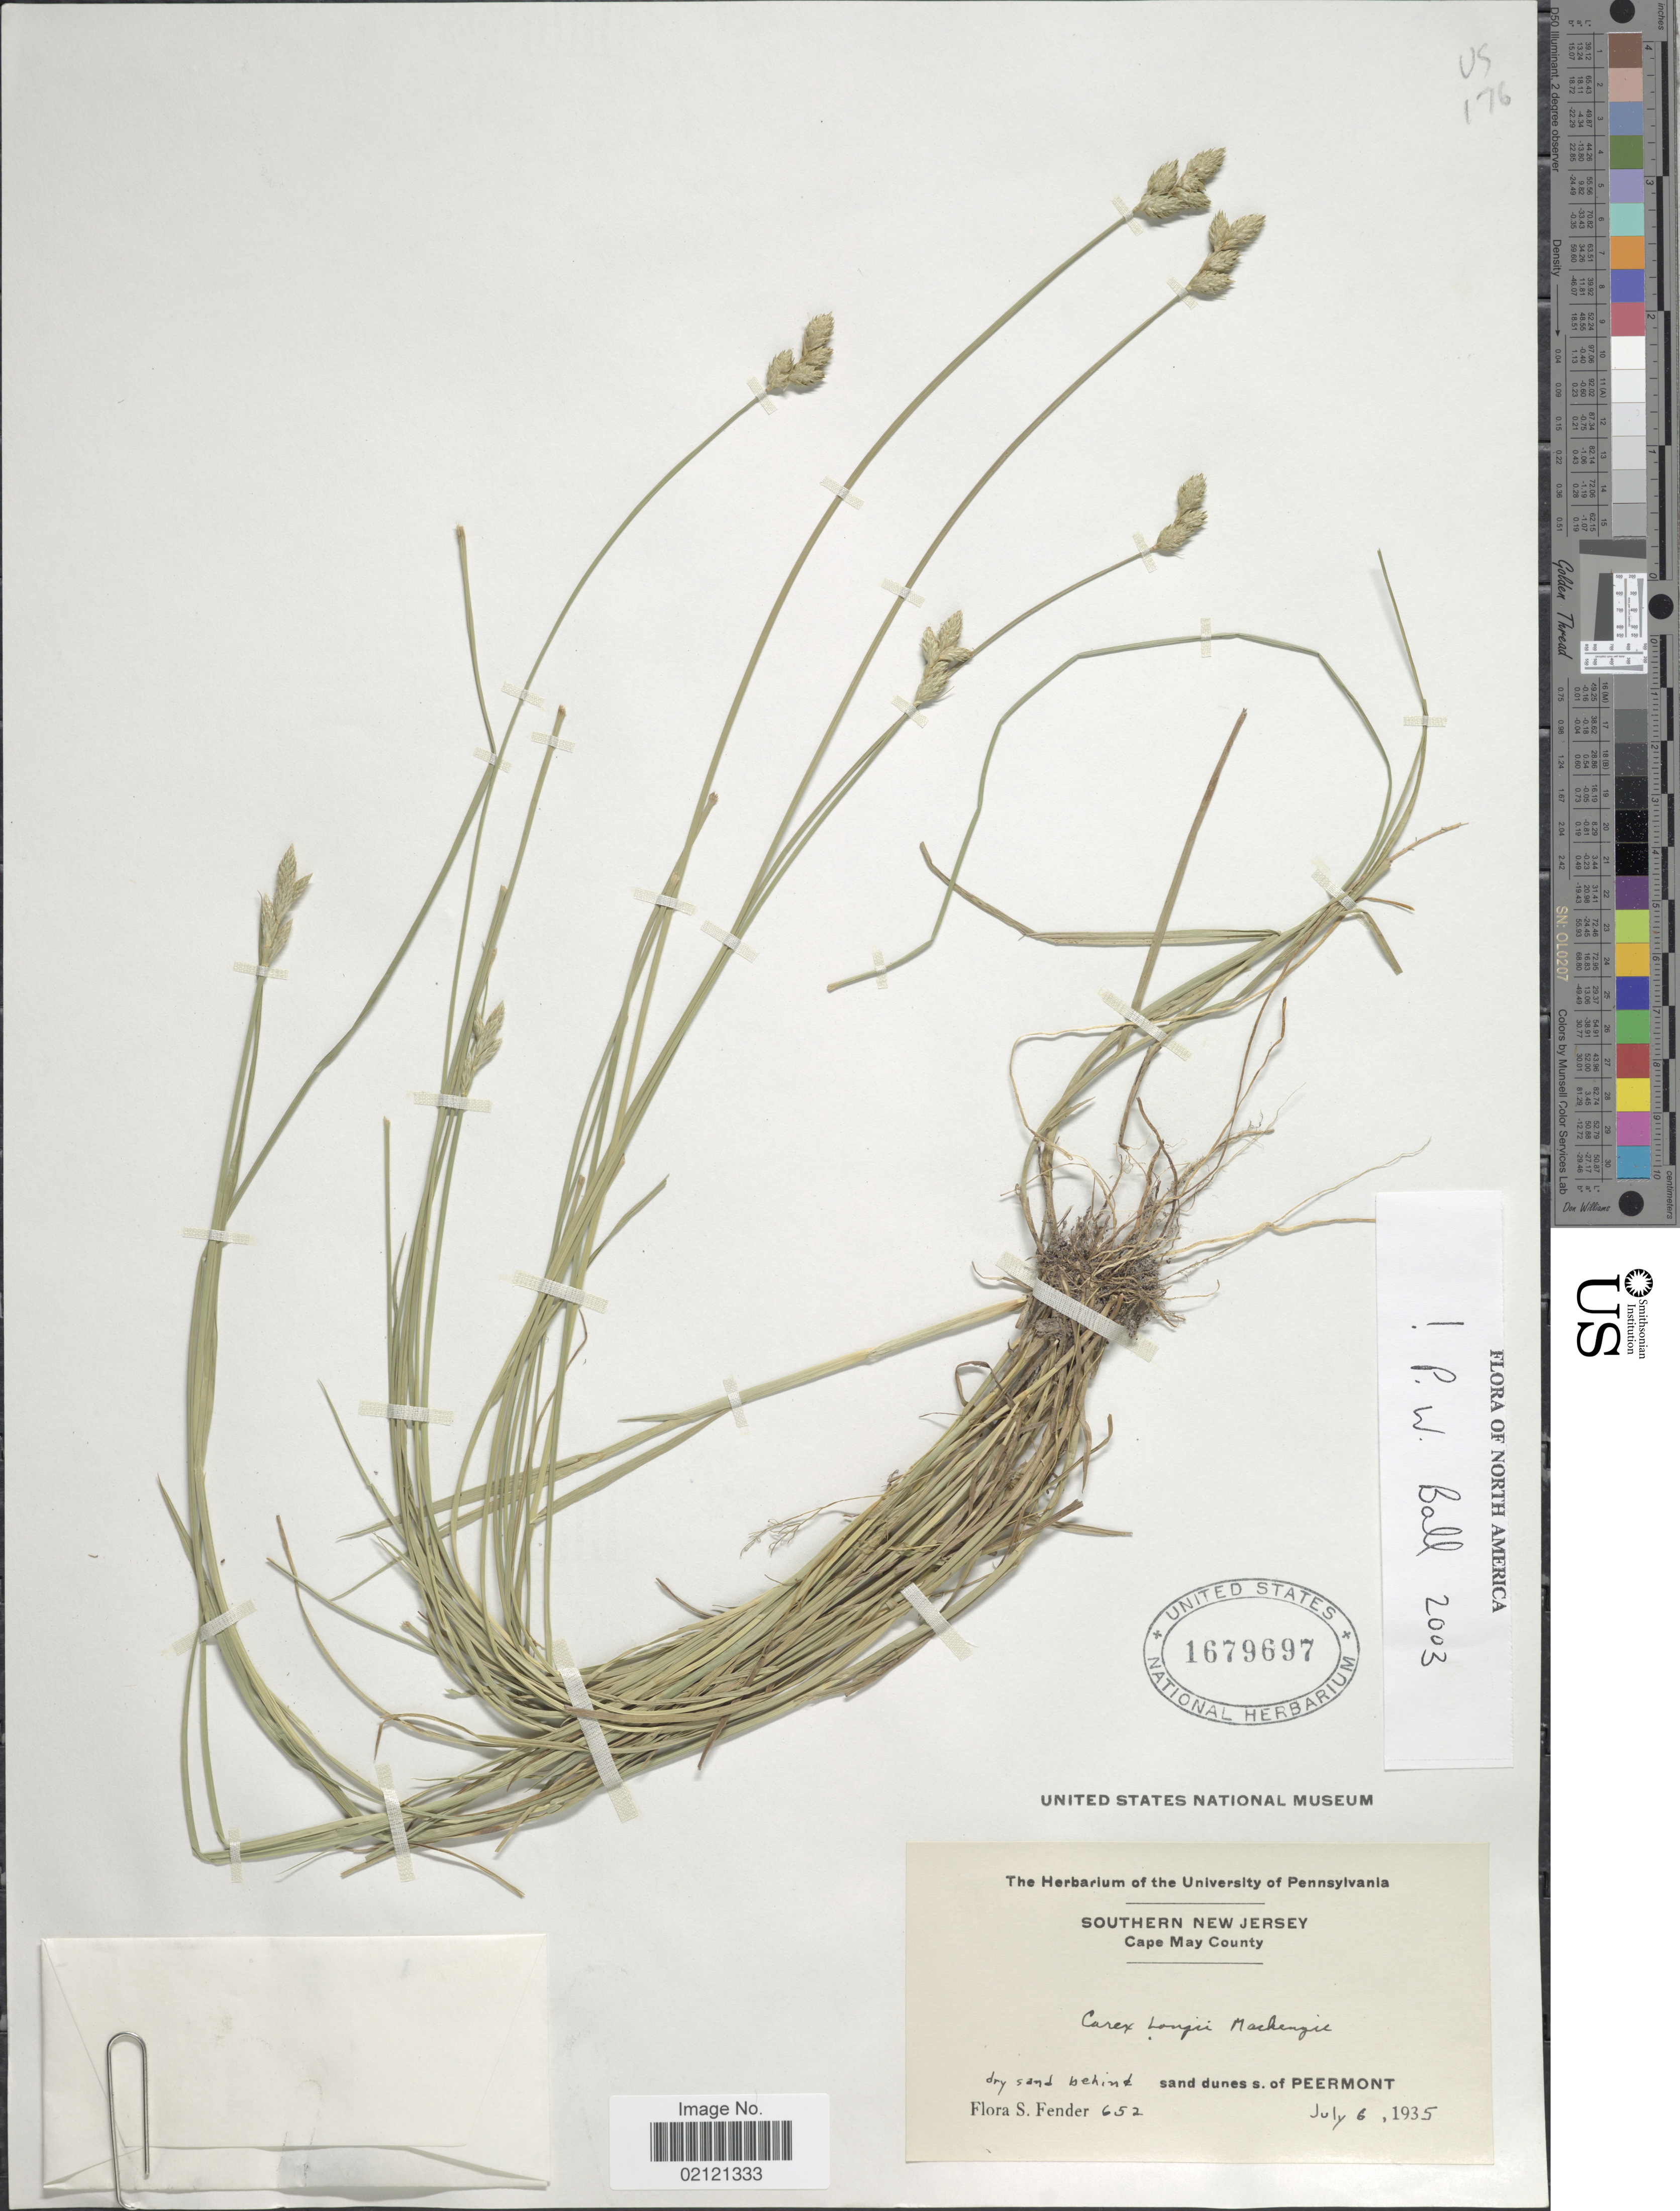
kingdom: Plantae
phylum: Tracheophyta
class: Liliopsida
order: Poales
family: Cyperaceae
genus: Carex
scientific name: Carex longii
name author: Mack.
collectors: F. Fender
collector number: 652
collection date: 1935-07-06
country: United States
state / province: New Jersey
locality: Southern New Jersey, Cape May County, sand dunes s. of Peermont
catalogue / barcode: US 1679697